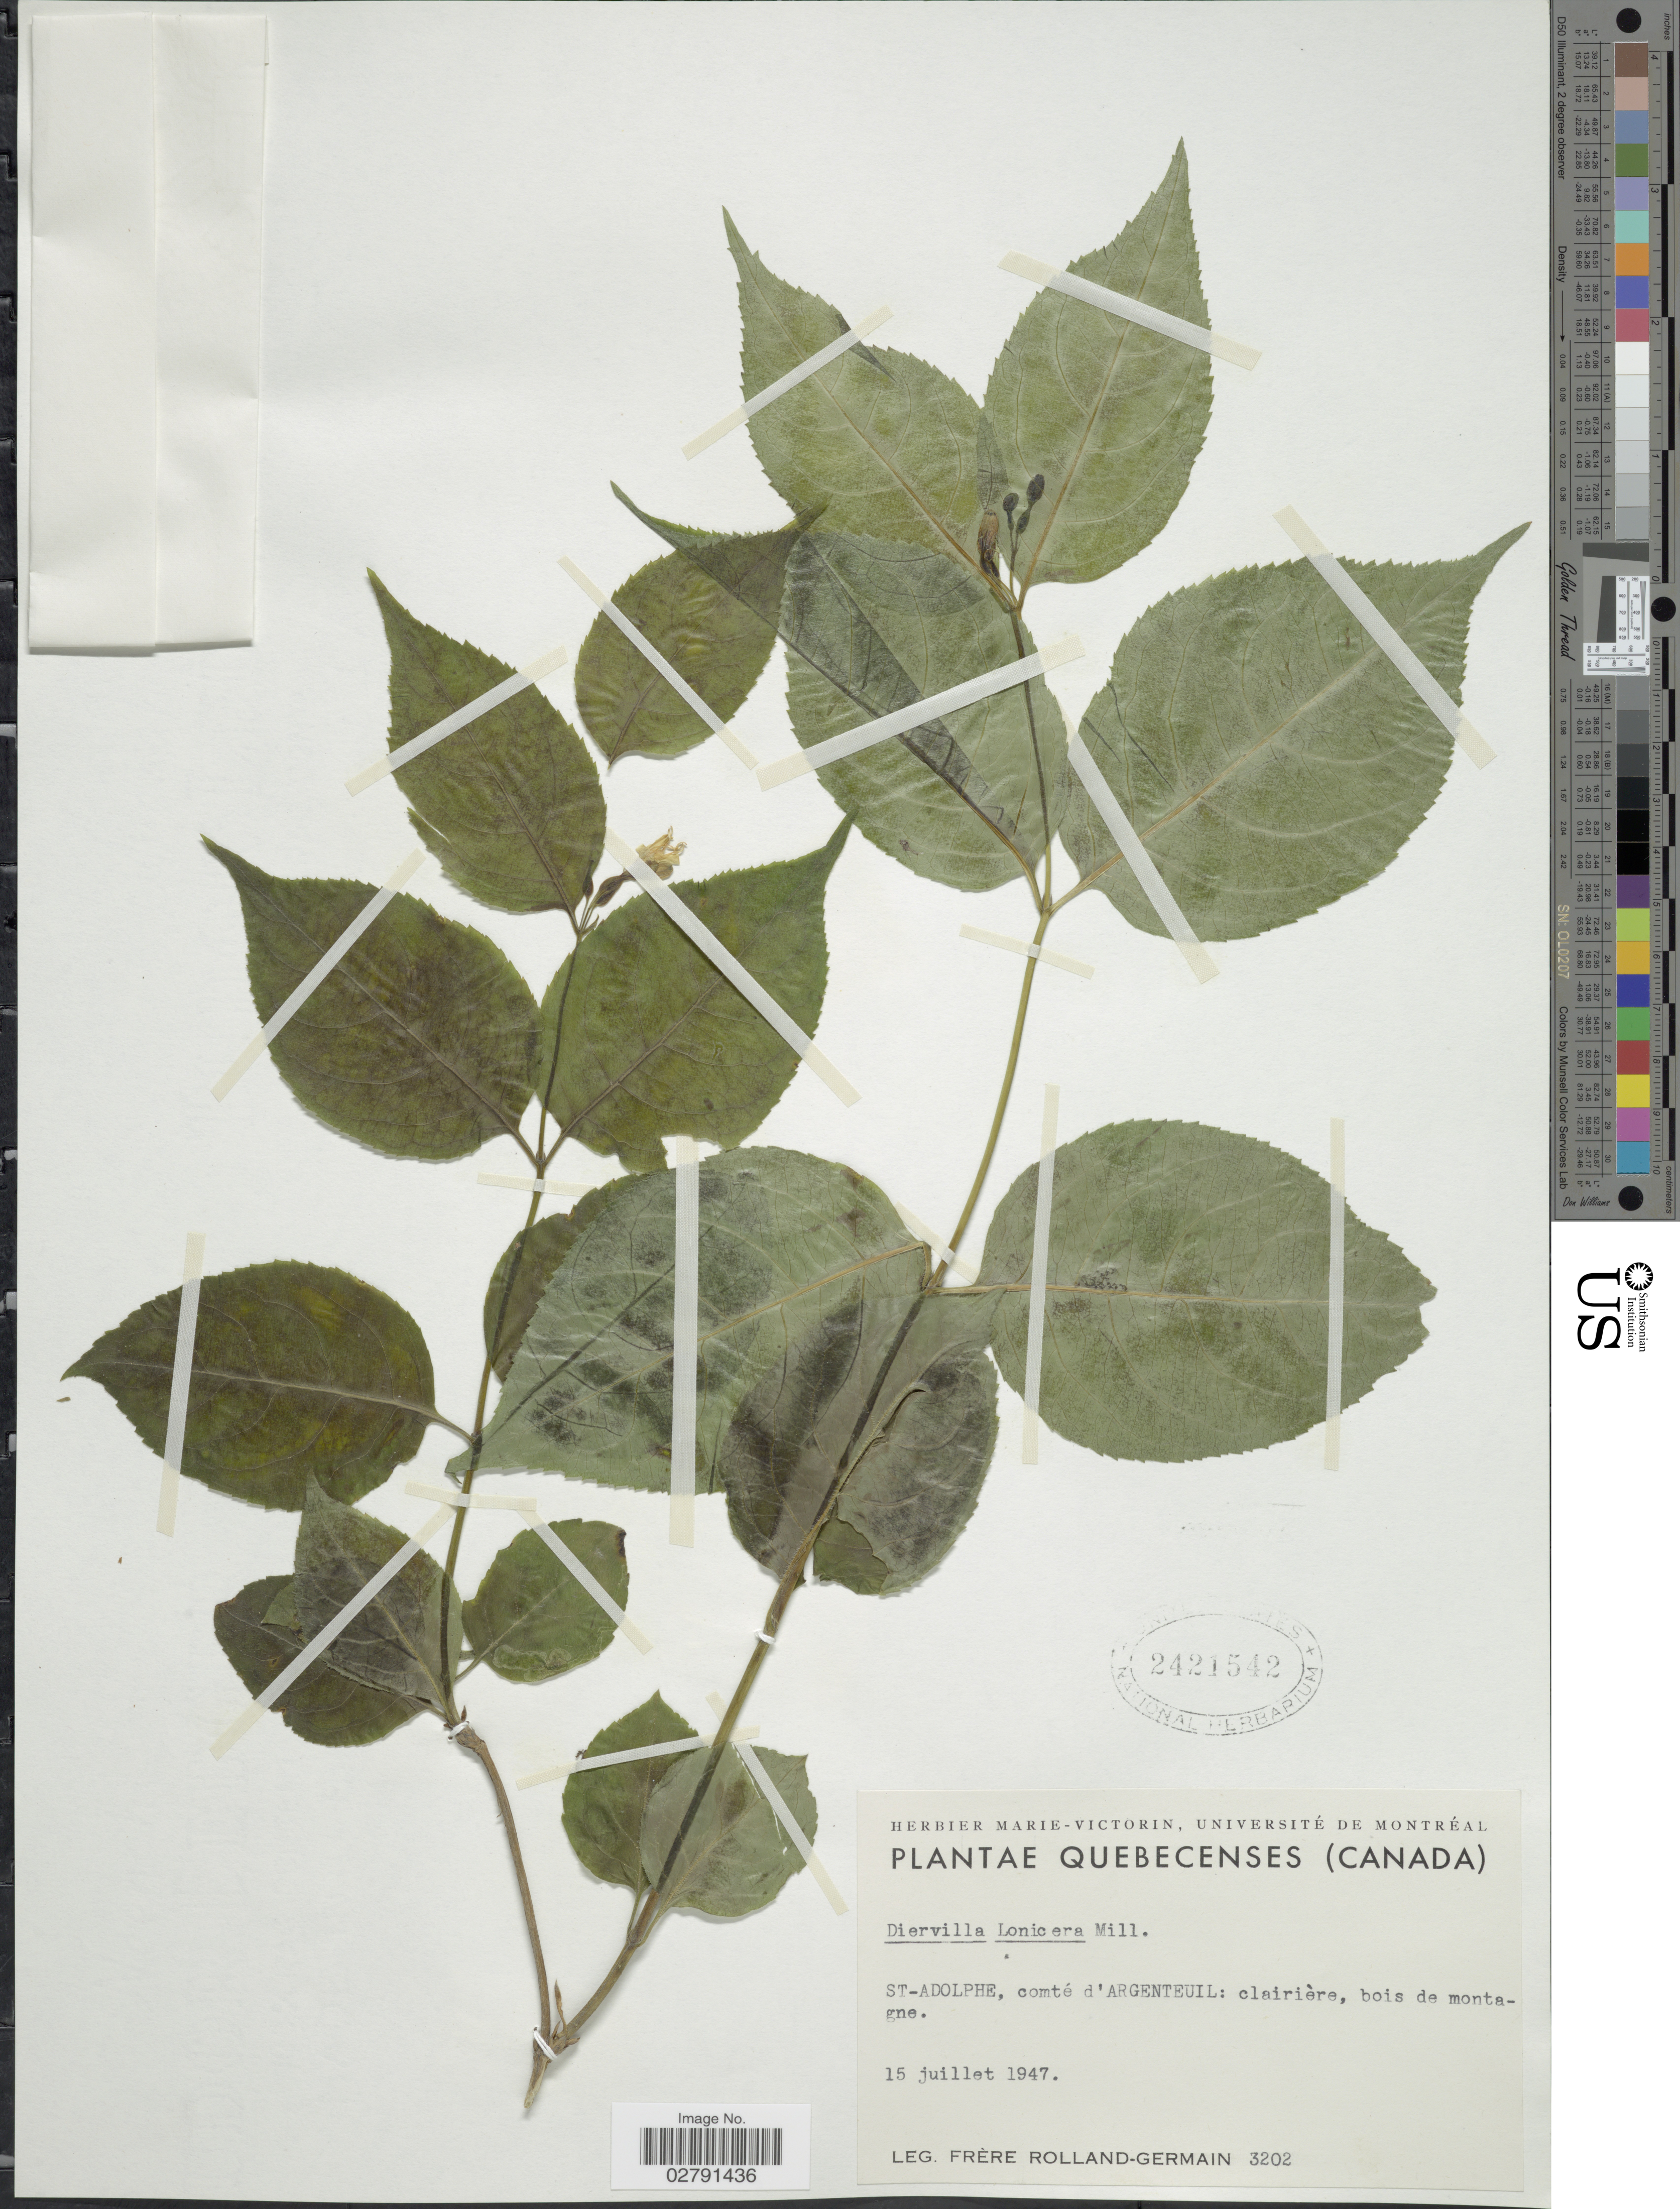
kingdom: Plantae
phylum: Tracheophyta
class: Magnoliopsida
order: Dipsacales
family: Caprifoliaceae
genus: Diervilla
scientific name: Diervilla lonicera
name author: Mill.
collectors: Rolland-Germain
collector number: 3202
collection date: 1947-07-15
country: Canada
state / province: Quebec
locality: Quebecenses, St-Adolphe, comté d'Argenteuil: clairière, bois de montagne.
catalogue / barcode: US 2421542